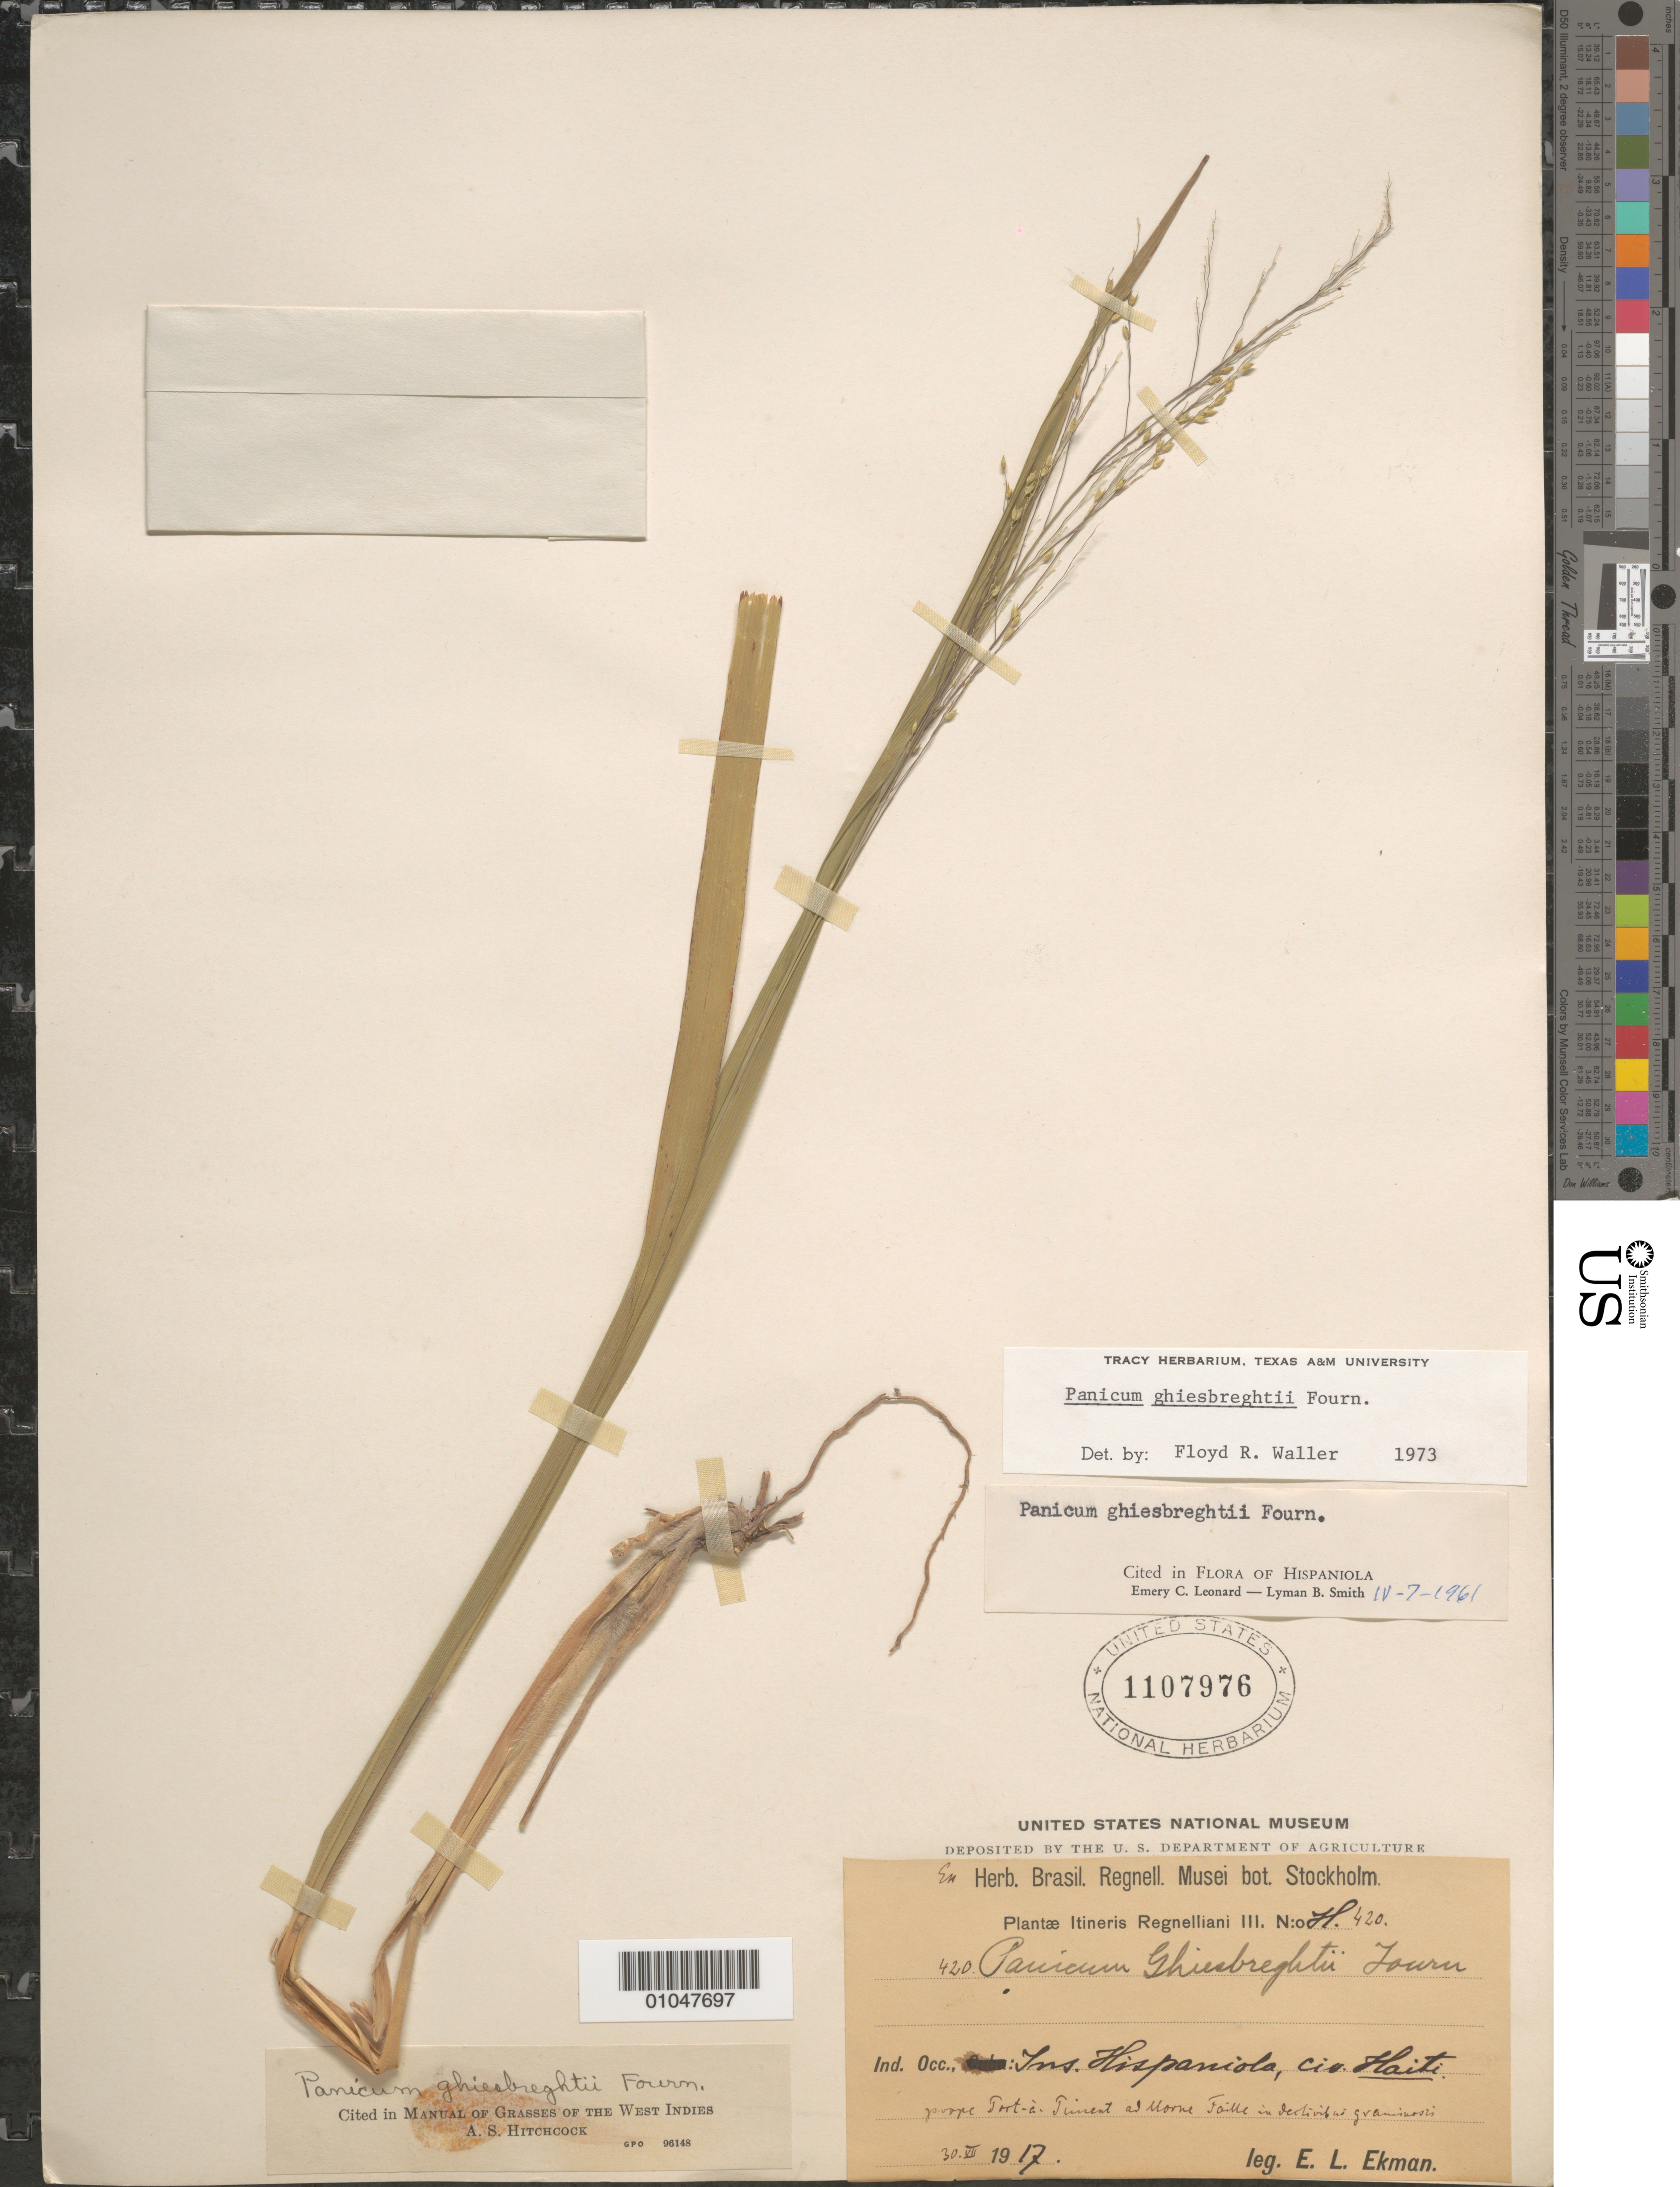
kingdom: Plantae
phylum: Tracheophyta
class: Liliopsida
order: Poales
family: Poaceae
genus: Panicum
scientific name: Panicum ghiesbreghtii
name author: E. Fourn.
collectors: E. L. Ekman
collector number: H 420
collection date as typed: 30 Jul 1917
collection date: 1917-07-30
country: Haiti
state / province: Óuest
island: Hispaniola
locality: Near Port-au-Piment at Morne Faille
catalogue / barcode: US 1107976